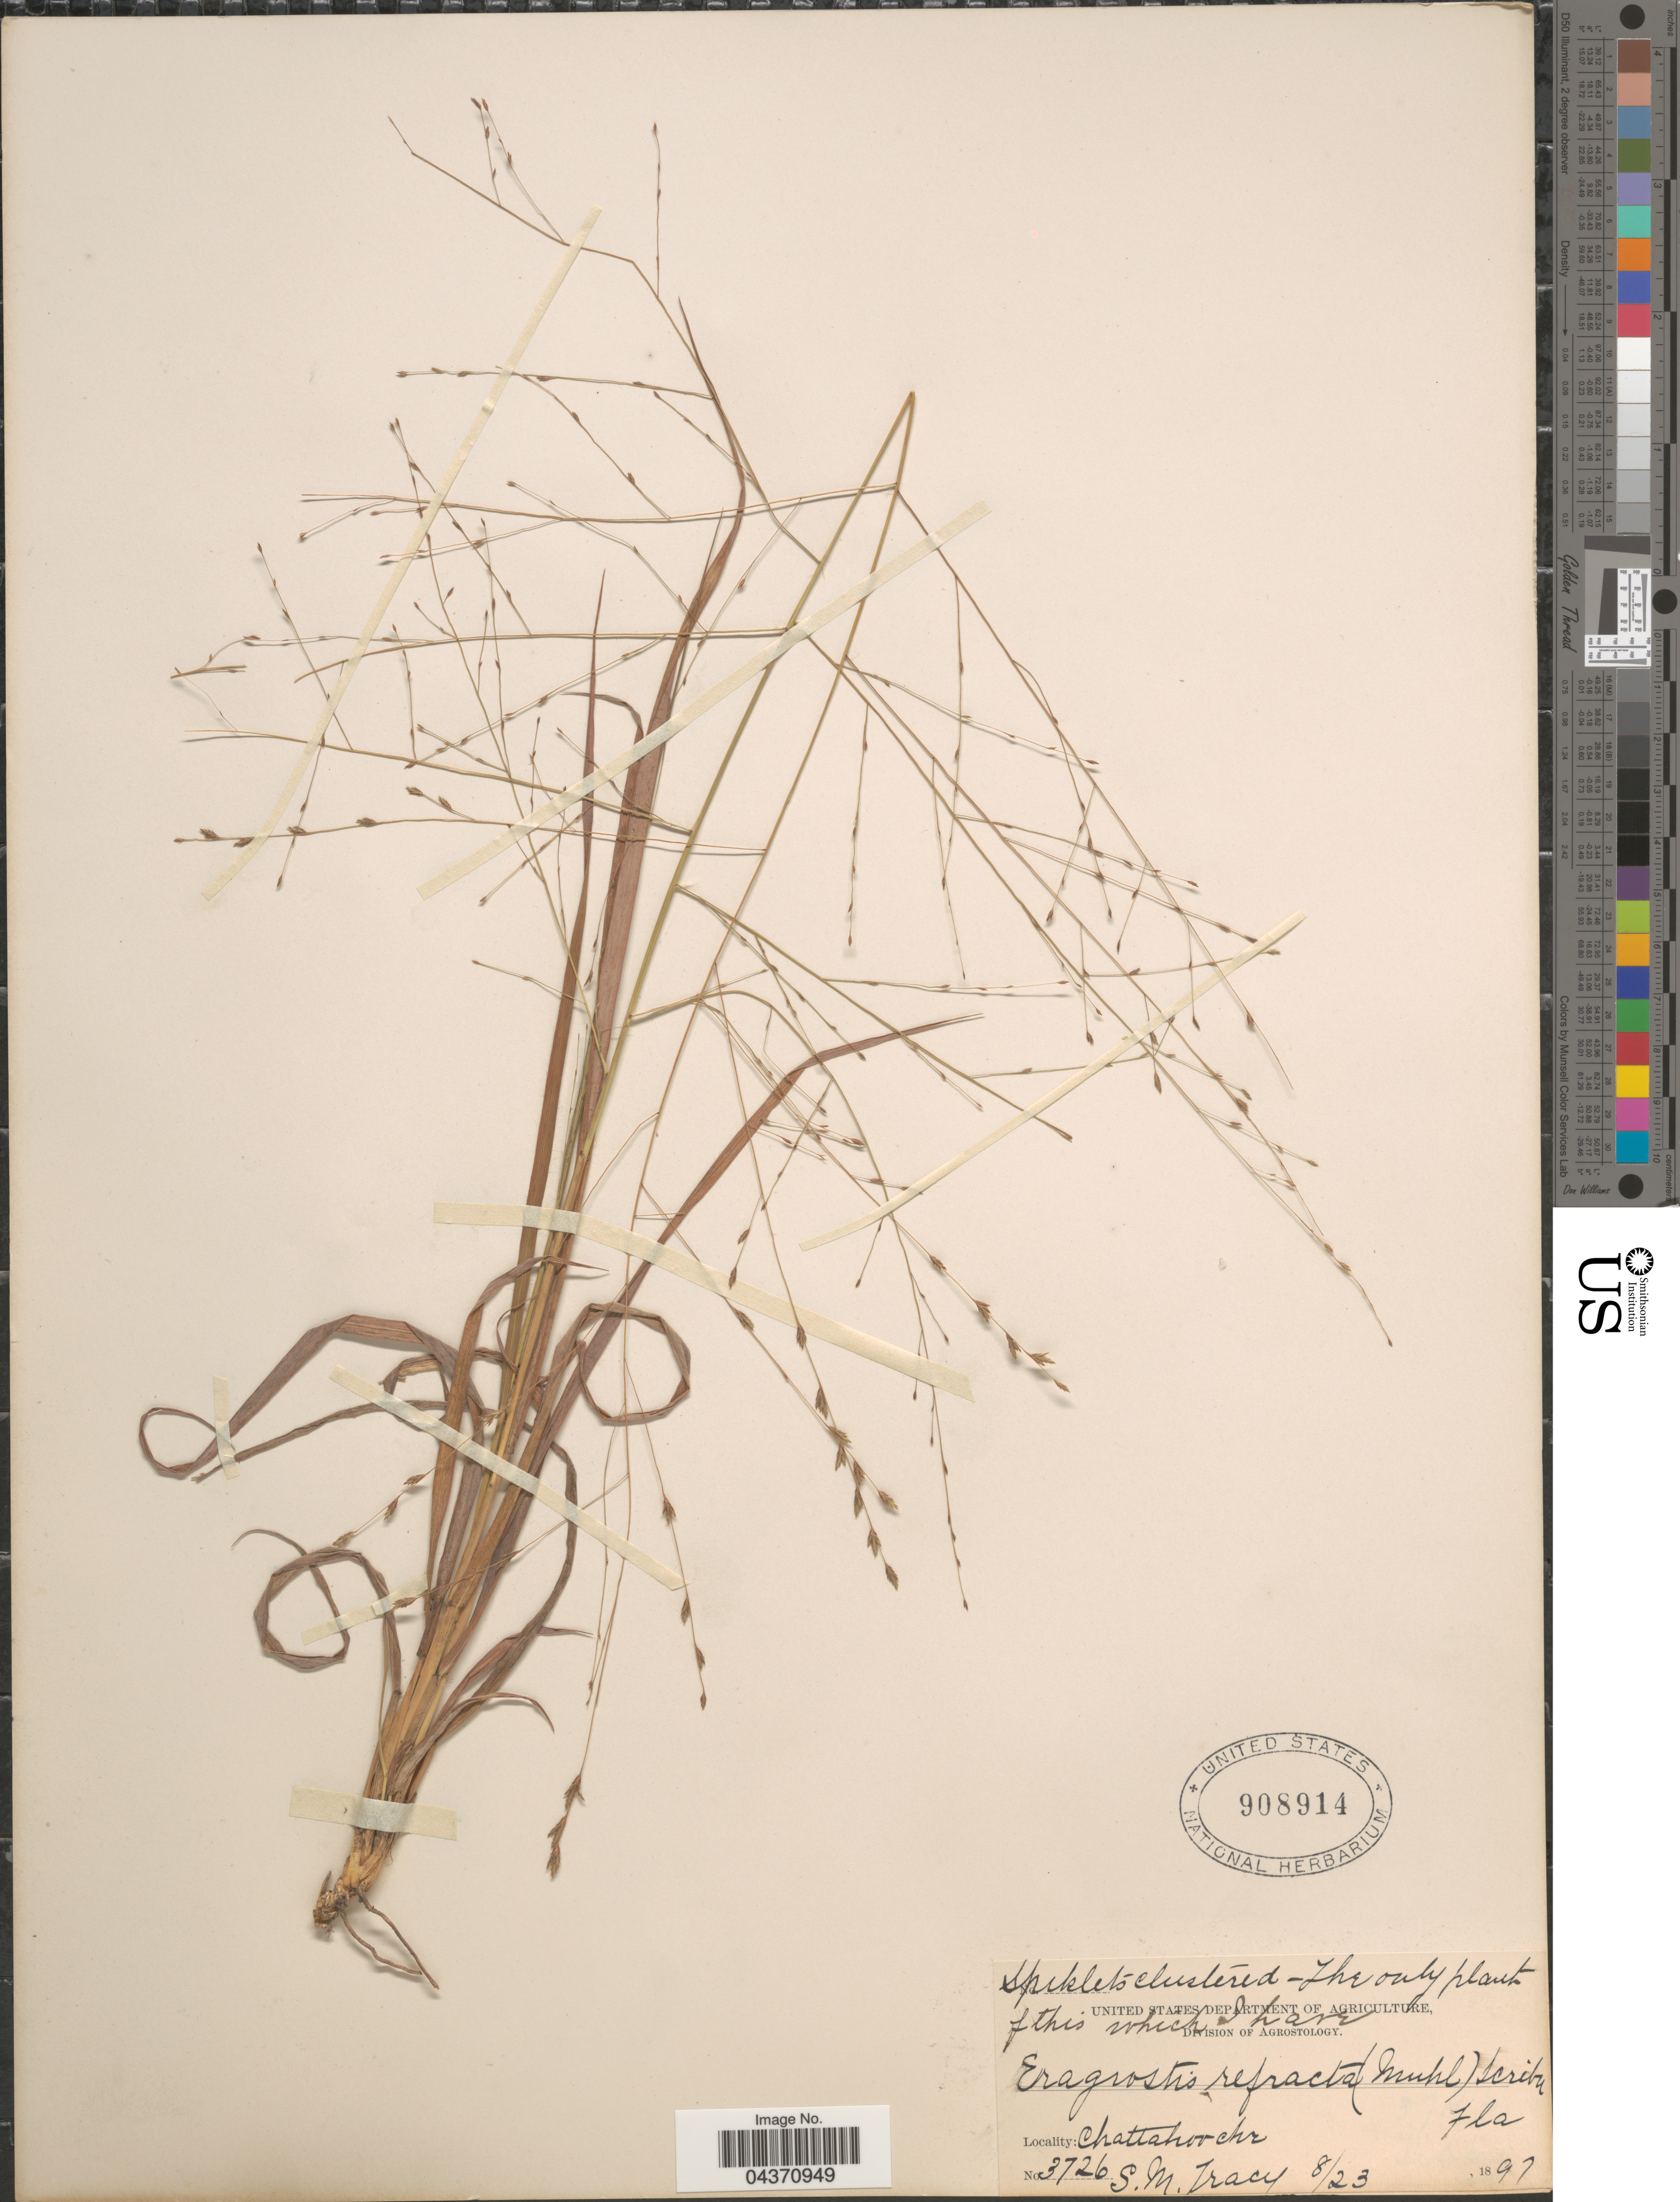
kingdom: Plantae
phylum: Tracheophyta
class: Liliopsida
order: Poales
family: Poaceae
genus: Eragrostis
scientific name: Eragrostis refracta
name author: (Muhl.) Scribn.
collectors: S. M. Tracy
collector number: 3726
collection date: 1897-08-23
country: United States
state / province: Florida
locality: Chattahooche.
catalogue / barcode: US 908914